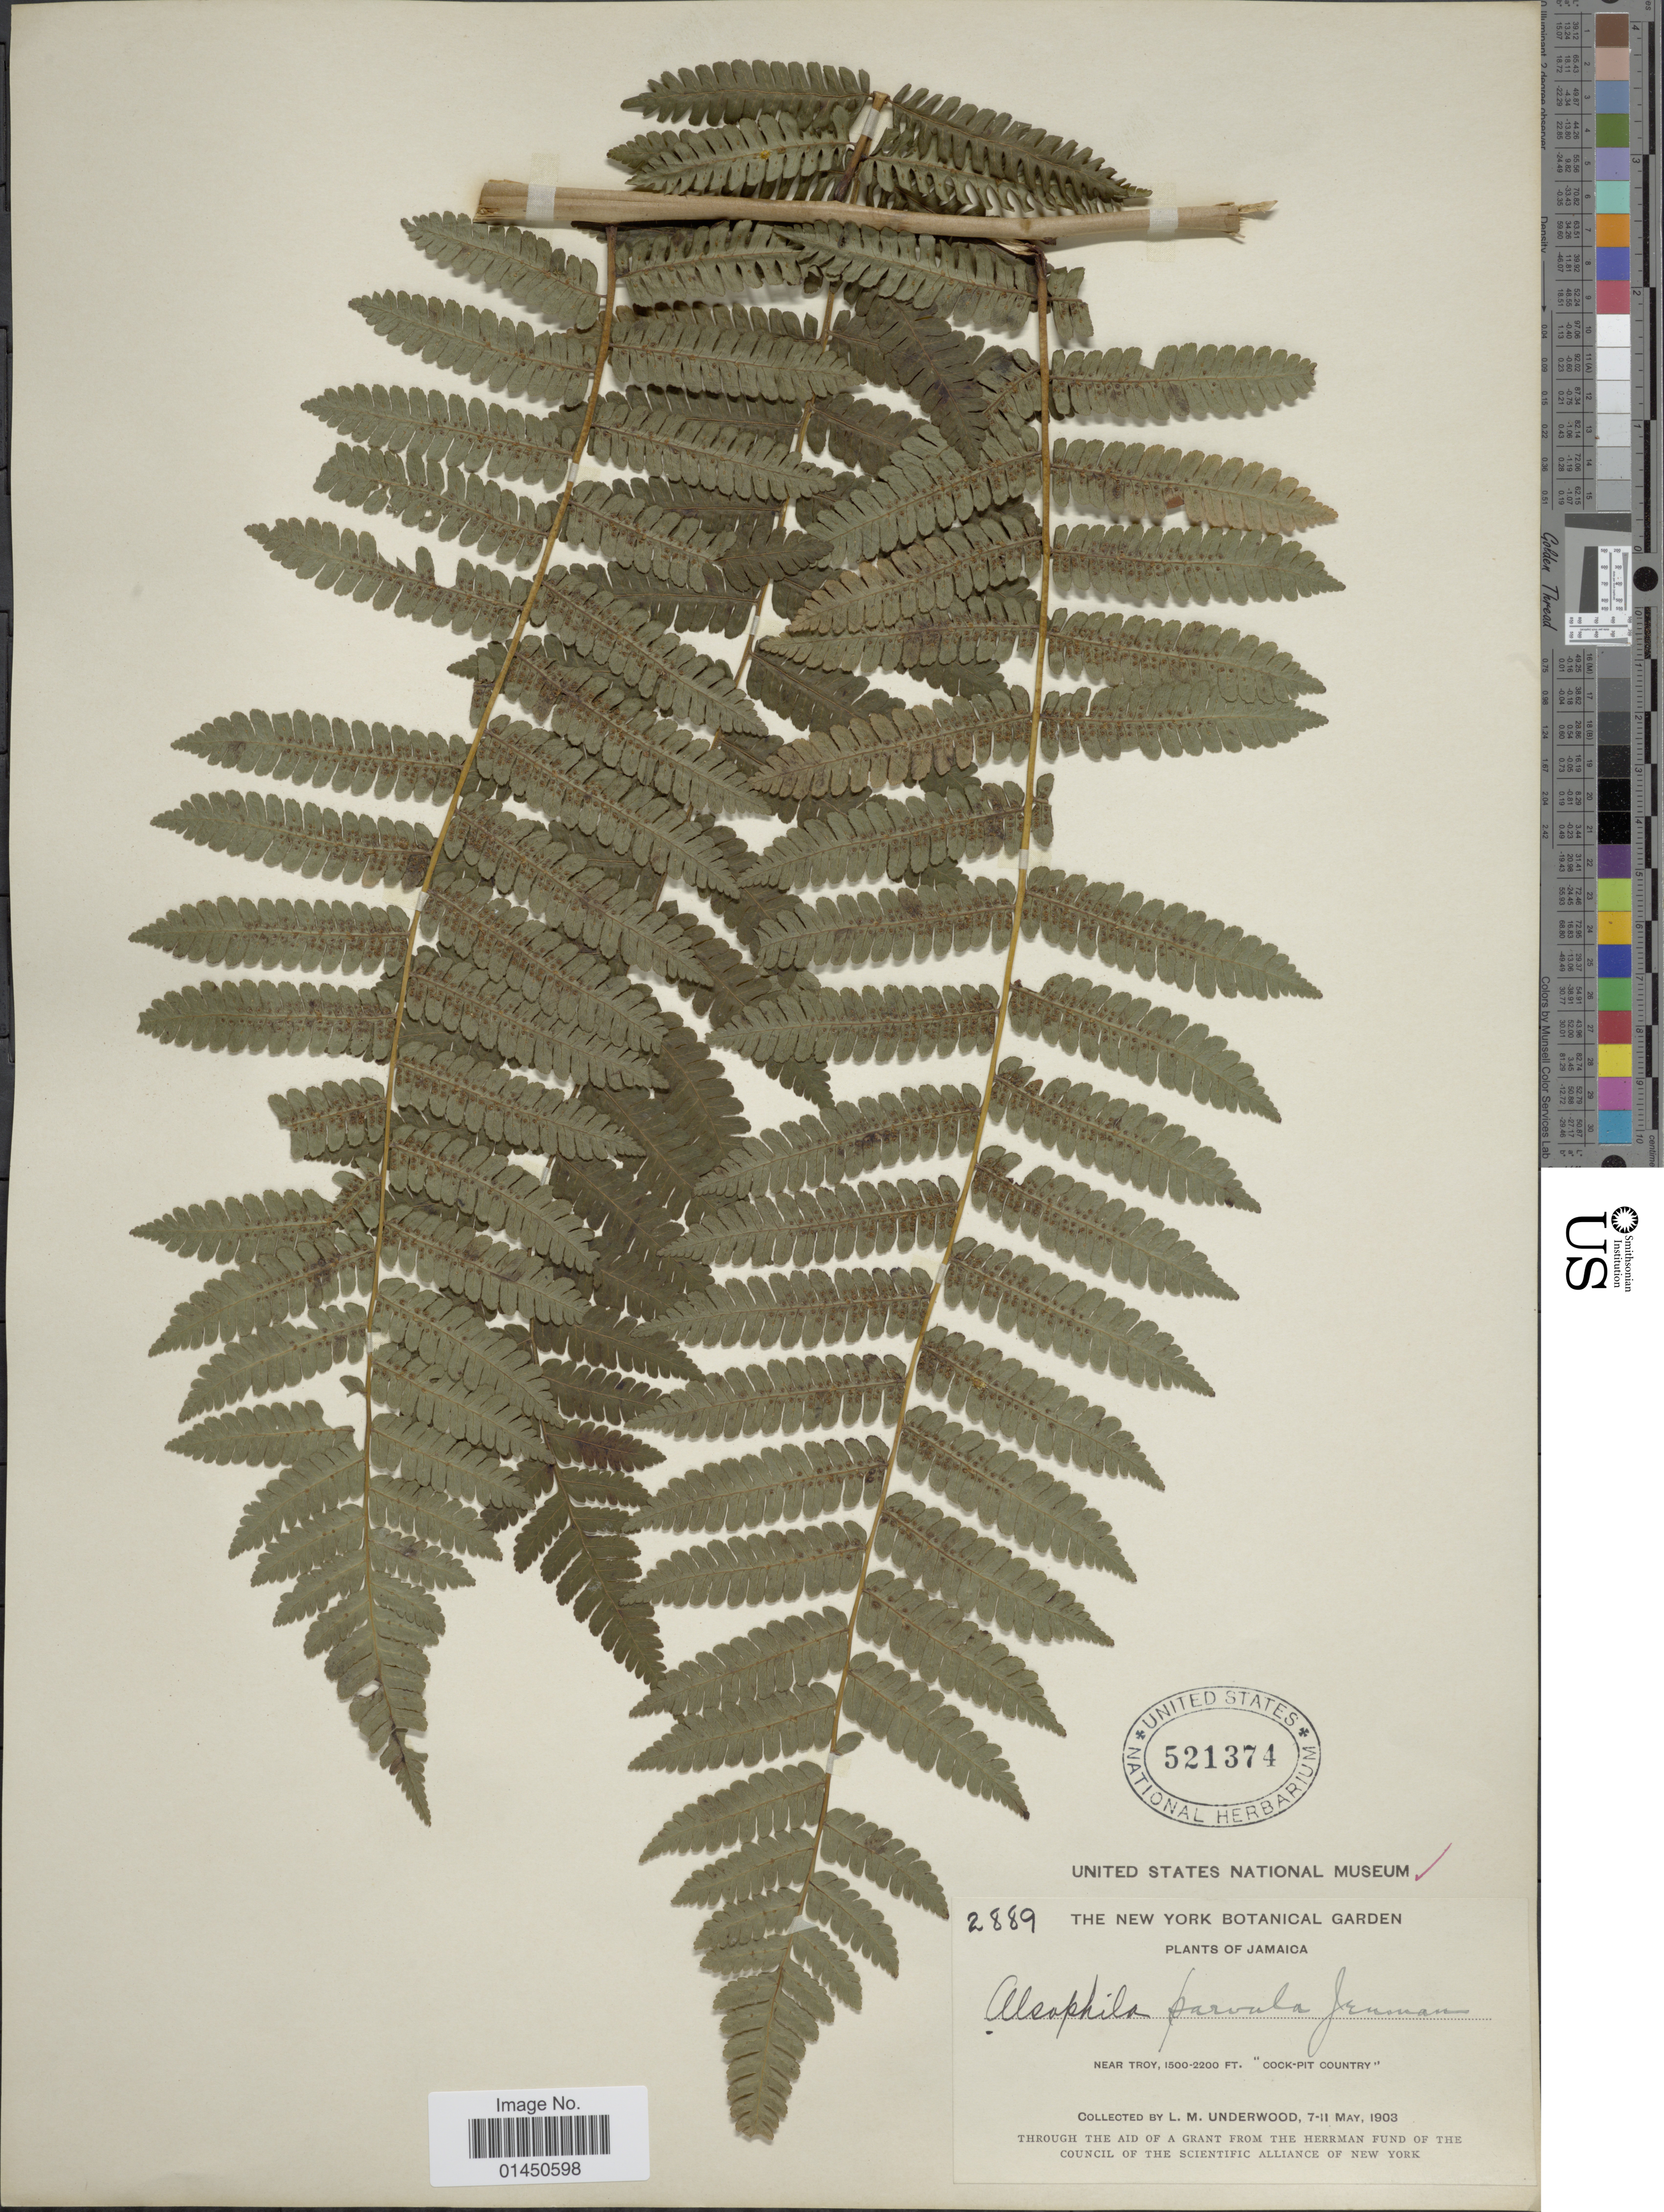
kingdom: Plantae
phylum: Tracheophyta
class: Polypodiopsida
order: Cyatheales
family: Cyatheaceae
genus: Cyathea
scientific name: Cyathea parvula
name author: (Jenman) Domin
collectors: L. M. Underwood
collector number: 2889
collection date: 1903-05-07/1903-05-11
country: Jamaica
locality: Near Troy, "Cock-pit Country".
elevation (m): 457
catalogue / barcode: US 521374